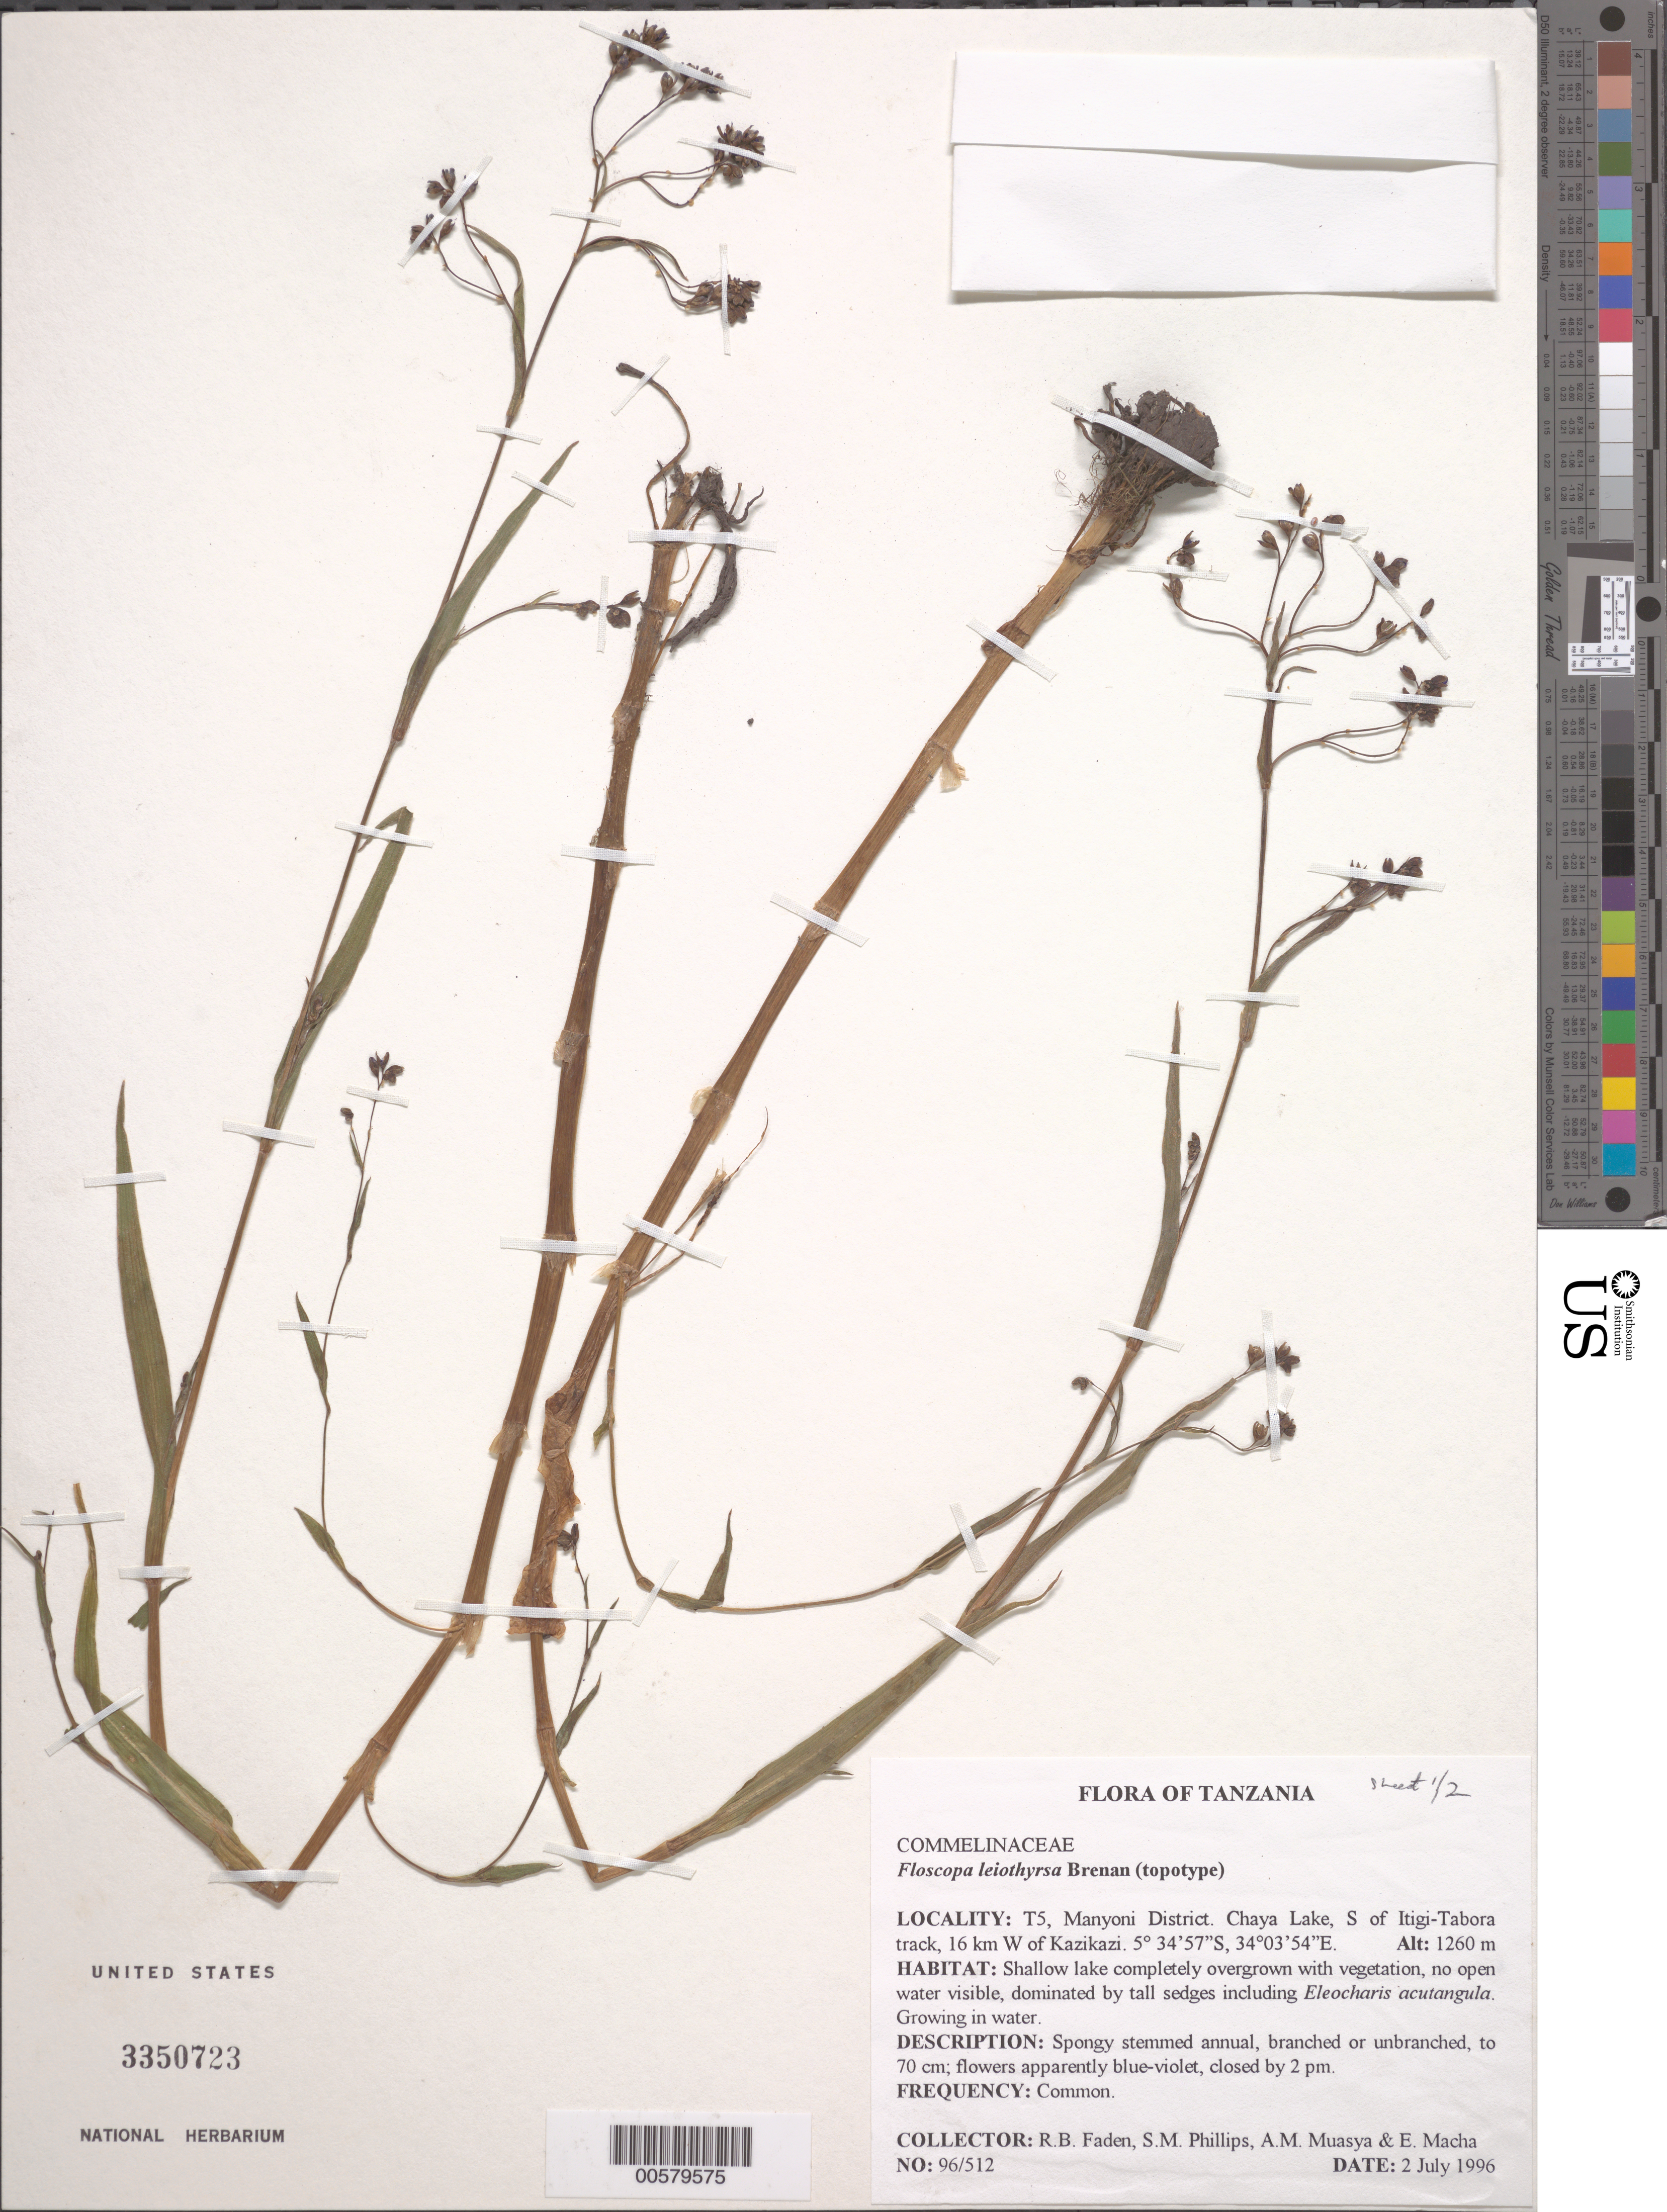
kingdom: Plantae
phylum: Tracheophyta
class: Liliopsida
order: Commelinales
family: Commelinaceae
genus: Floscopa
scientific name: Floscopa leiothyrsa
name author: Brenan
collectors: R. B. Faden, S. M. Phillips, A. Muasya & E. Macha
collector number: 96/512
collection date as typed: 02 Jul 1996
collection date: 1996-07-02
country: Tanzania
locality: Manyoni dist., rungwa-itigi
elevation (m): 1260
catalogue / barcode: US 3350723